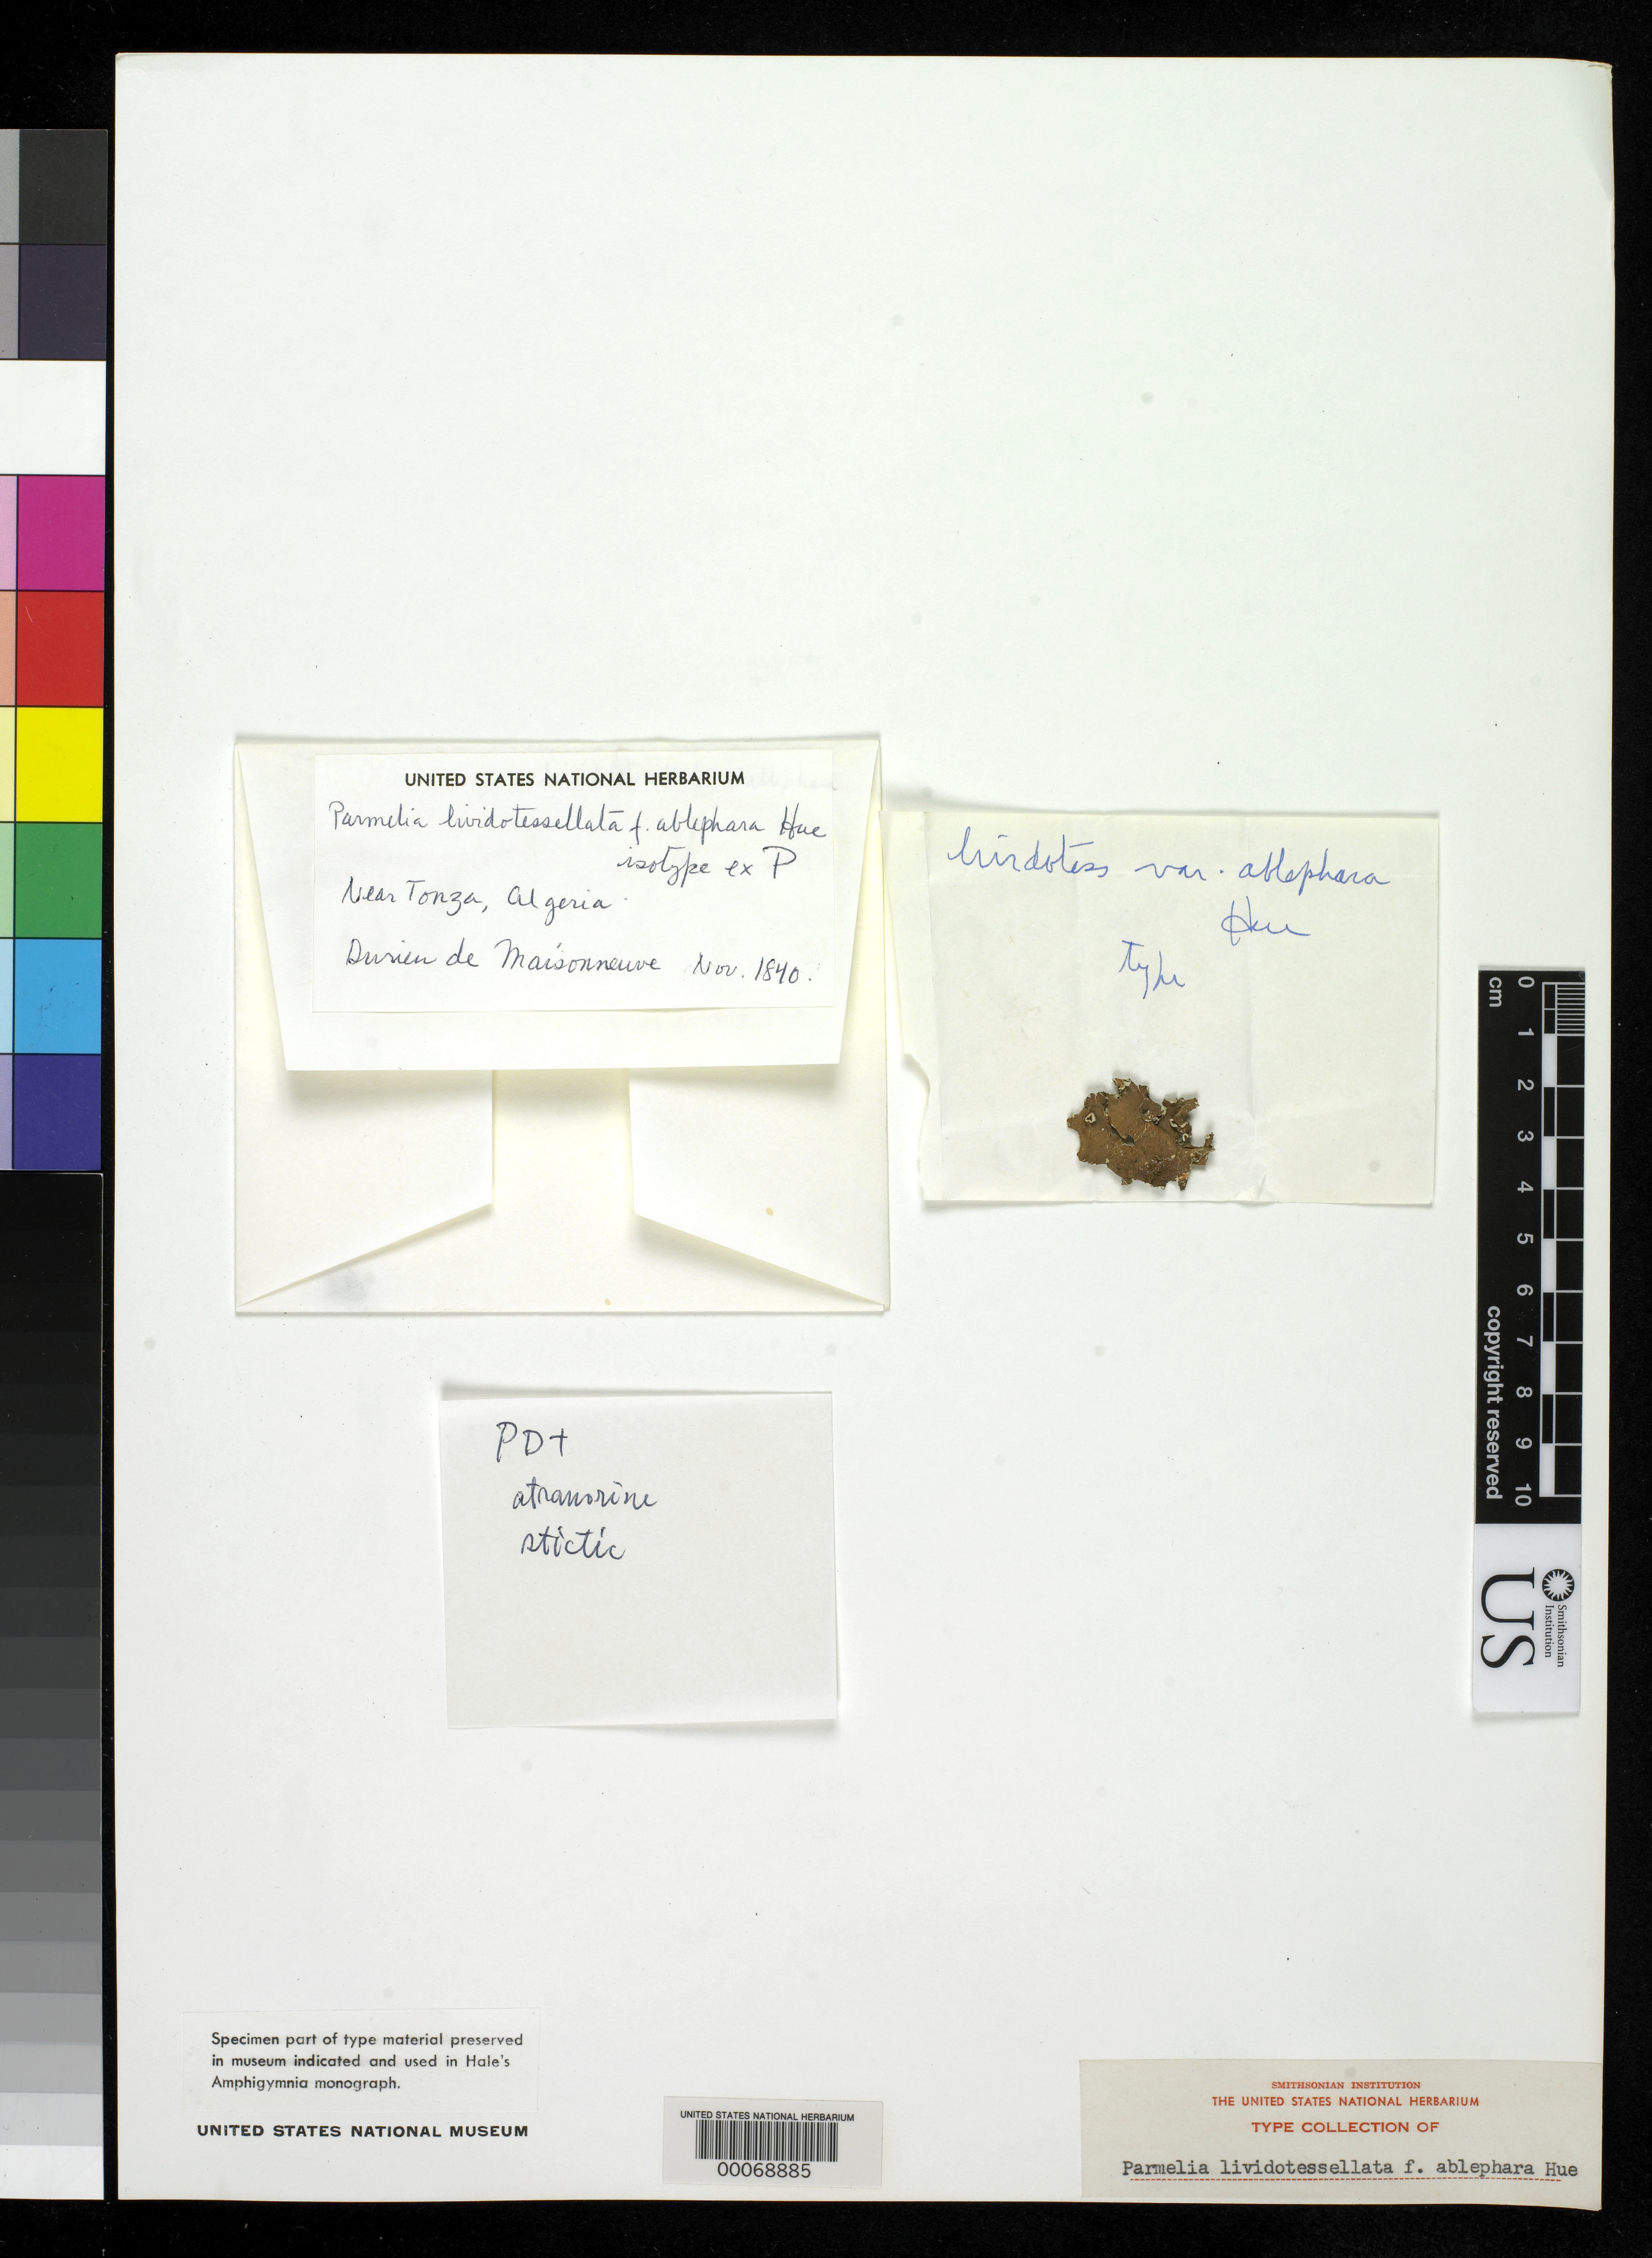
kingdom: Fungi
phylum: Ascomycota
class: Lecanoromycetes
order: Lecanorales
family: Parmeliaceae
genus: Parmelia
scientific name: Parmelia lividotessellata f. ablephara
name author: Hue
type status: Isotype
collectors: M. C. Durieu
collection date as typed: Nov 1840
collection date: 1840-11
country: Algeria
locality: Near Tonza.